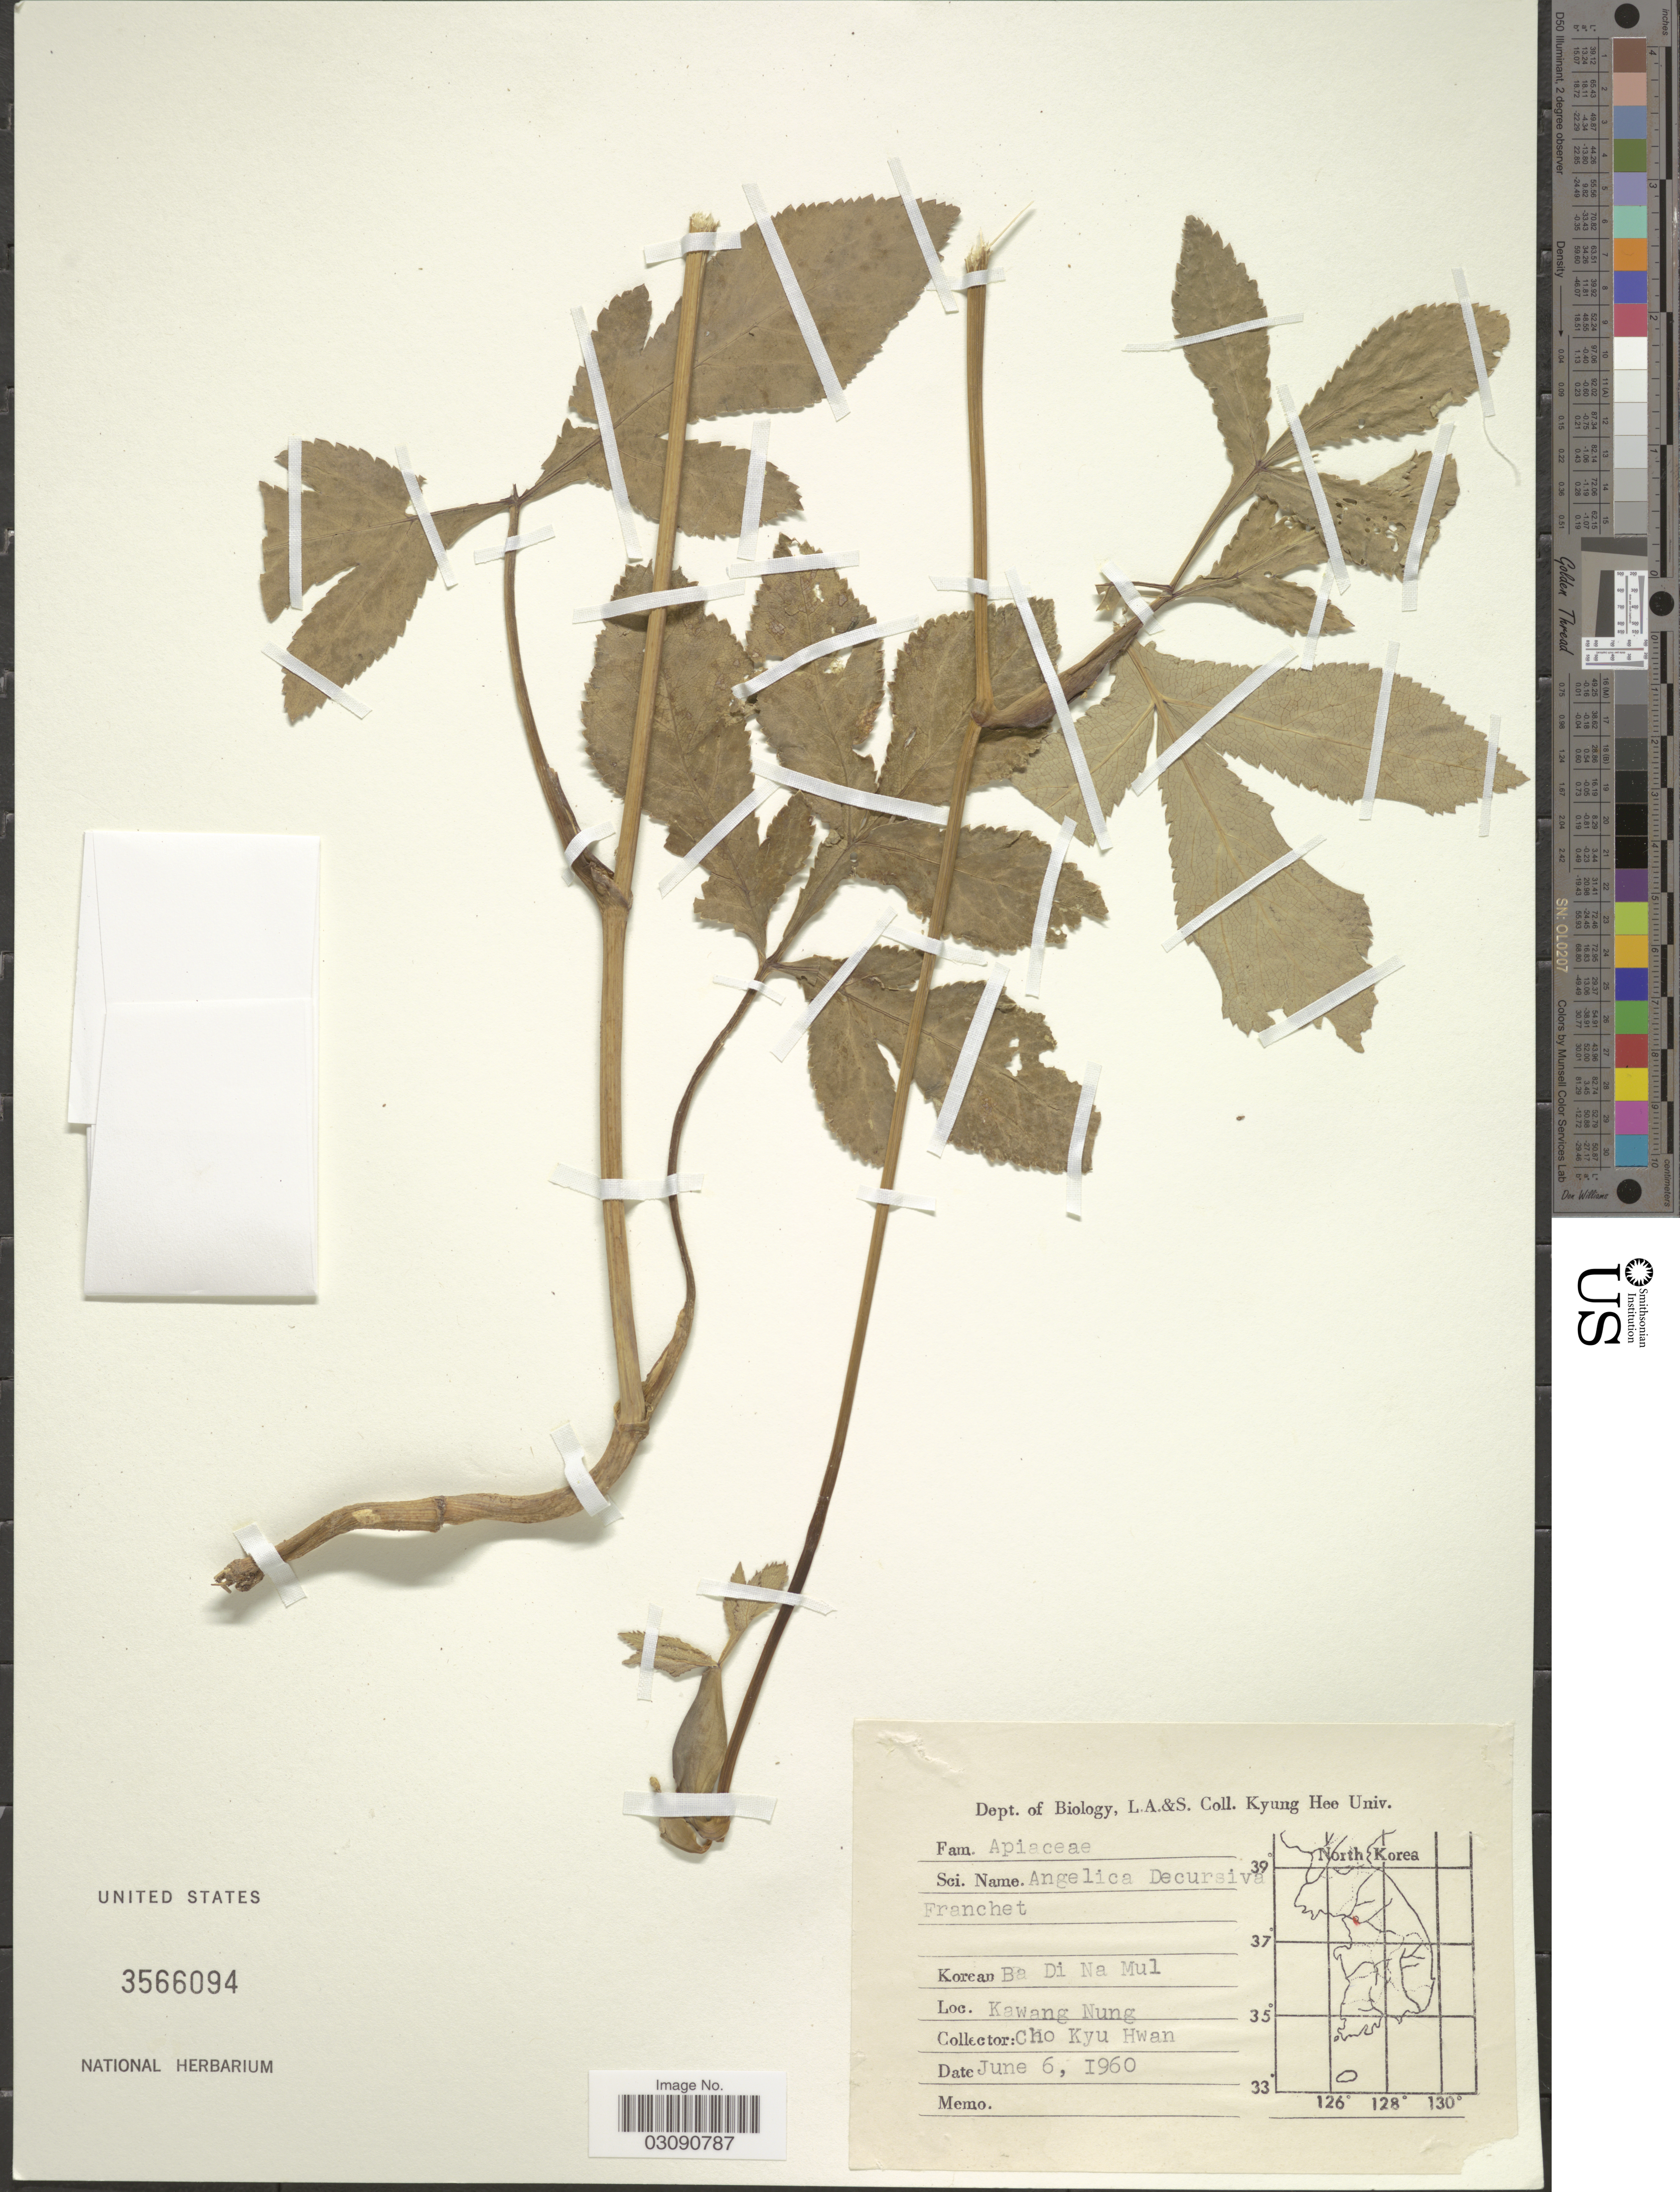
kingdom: Plantae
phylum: Tracheophyta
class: Magnoliopsida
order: Apiales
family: Apiaceae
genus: Angelica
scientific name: Angelica decursiva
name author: (Miq.) Franch. & Sav.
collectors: C. Hwan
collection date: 1960-06-06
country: South Korea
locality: Kawang Nung.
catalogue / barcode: US 3566094